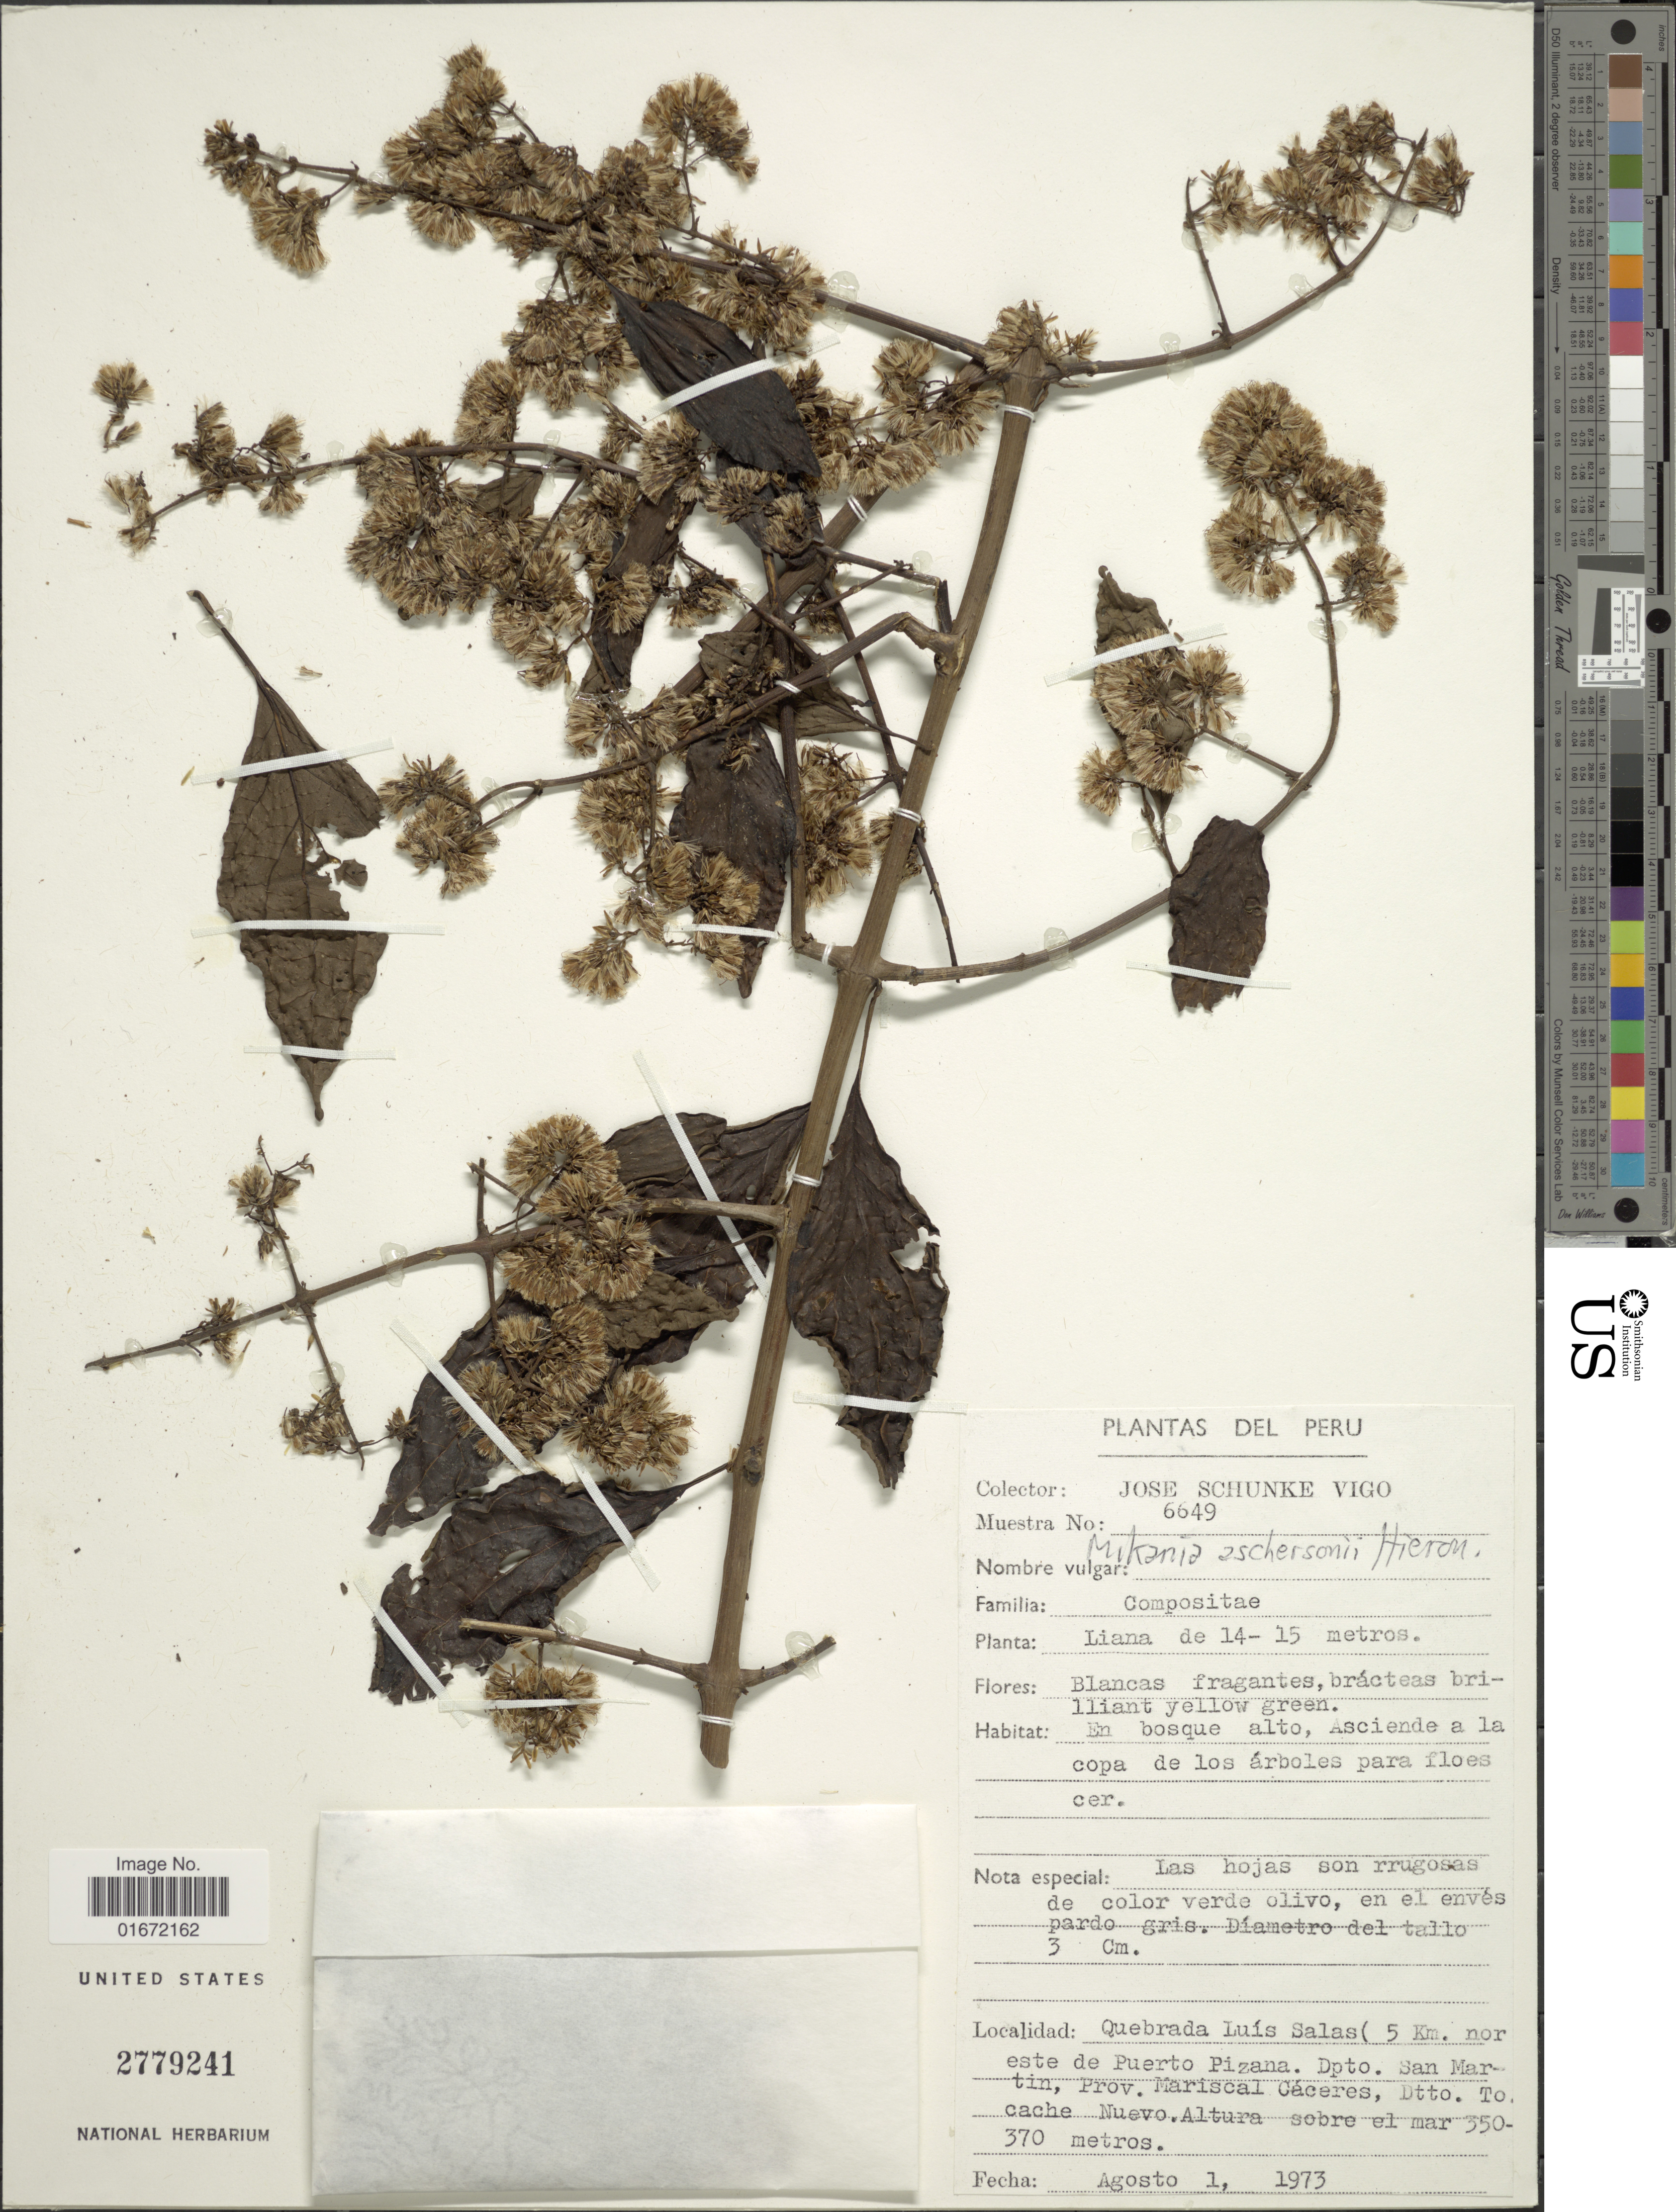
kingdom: Plantae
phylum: Tracheophyta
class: Magnoliopsida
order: Asterales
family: Asteraceae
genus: Mikania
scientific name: Mikania aschersonii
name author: Hieron.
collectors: J. Schunke Vigo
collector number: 6649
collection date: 1973-08-01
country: Peru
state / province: San Martín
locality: Quebrada Luís Salas (5 Km. noreste de Puerto Pizana, Dpto. San Martin, Prov. Mariscal Cáceres, Dtto. Tocache Nuevo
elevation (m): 350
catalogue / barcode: US 2779241